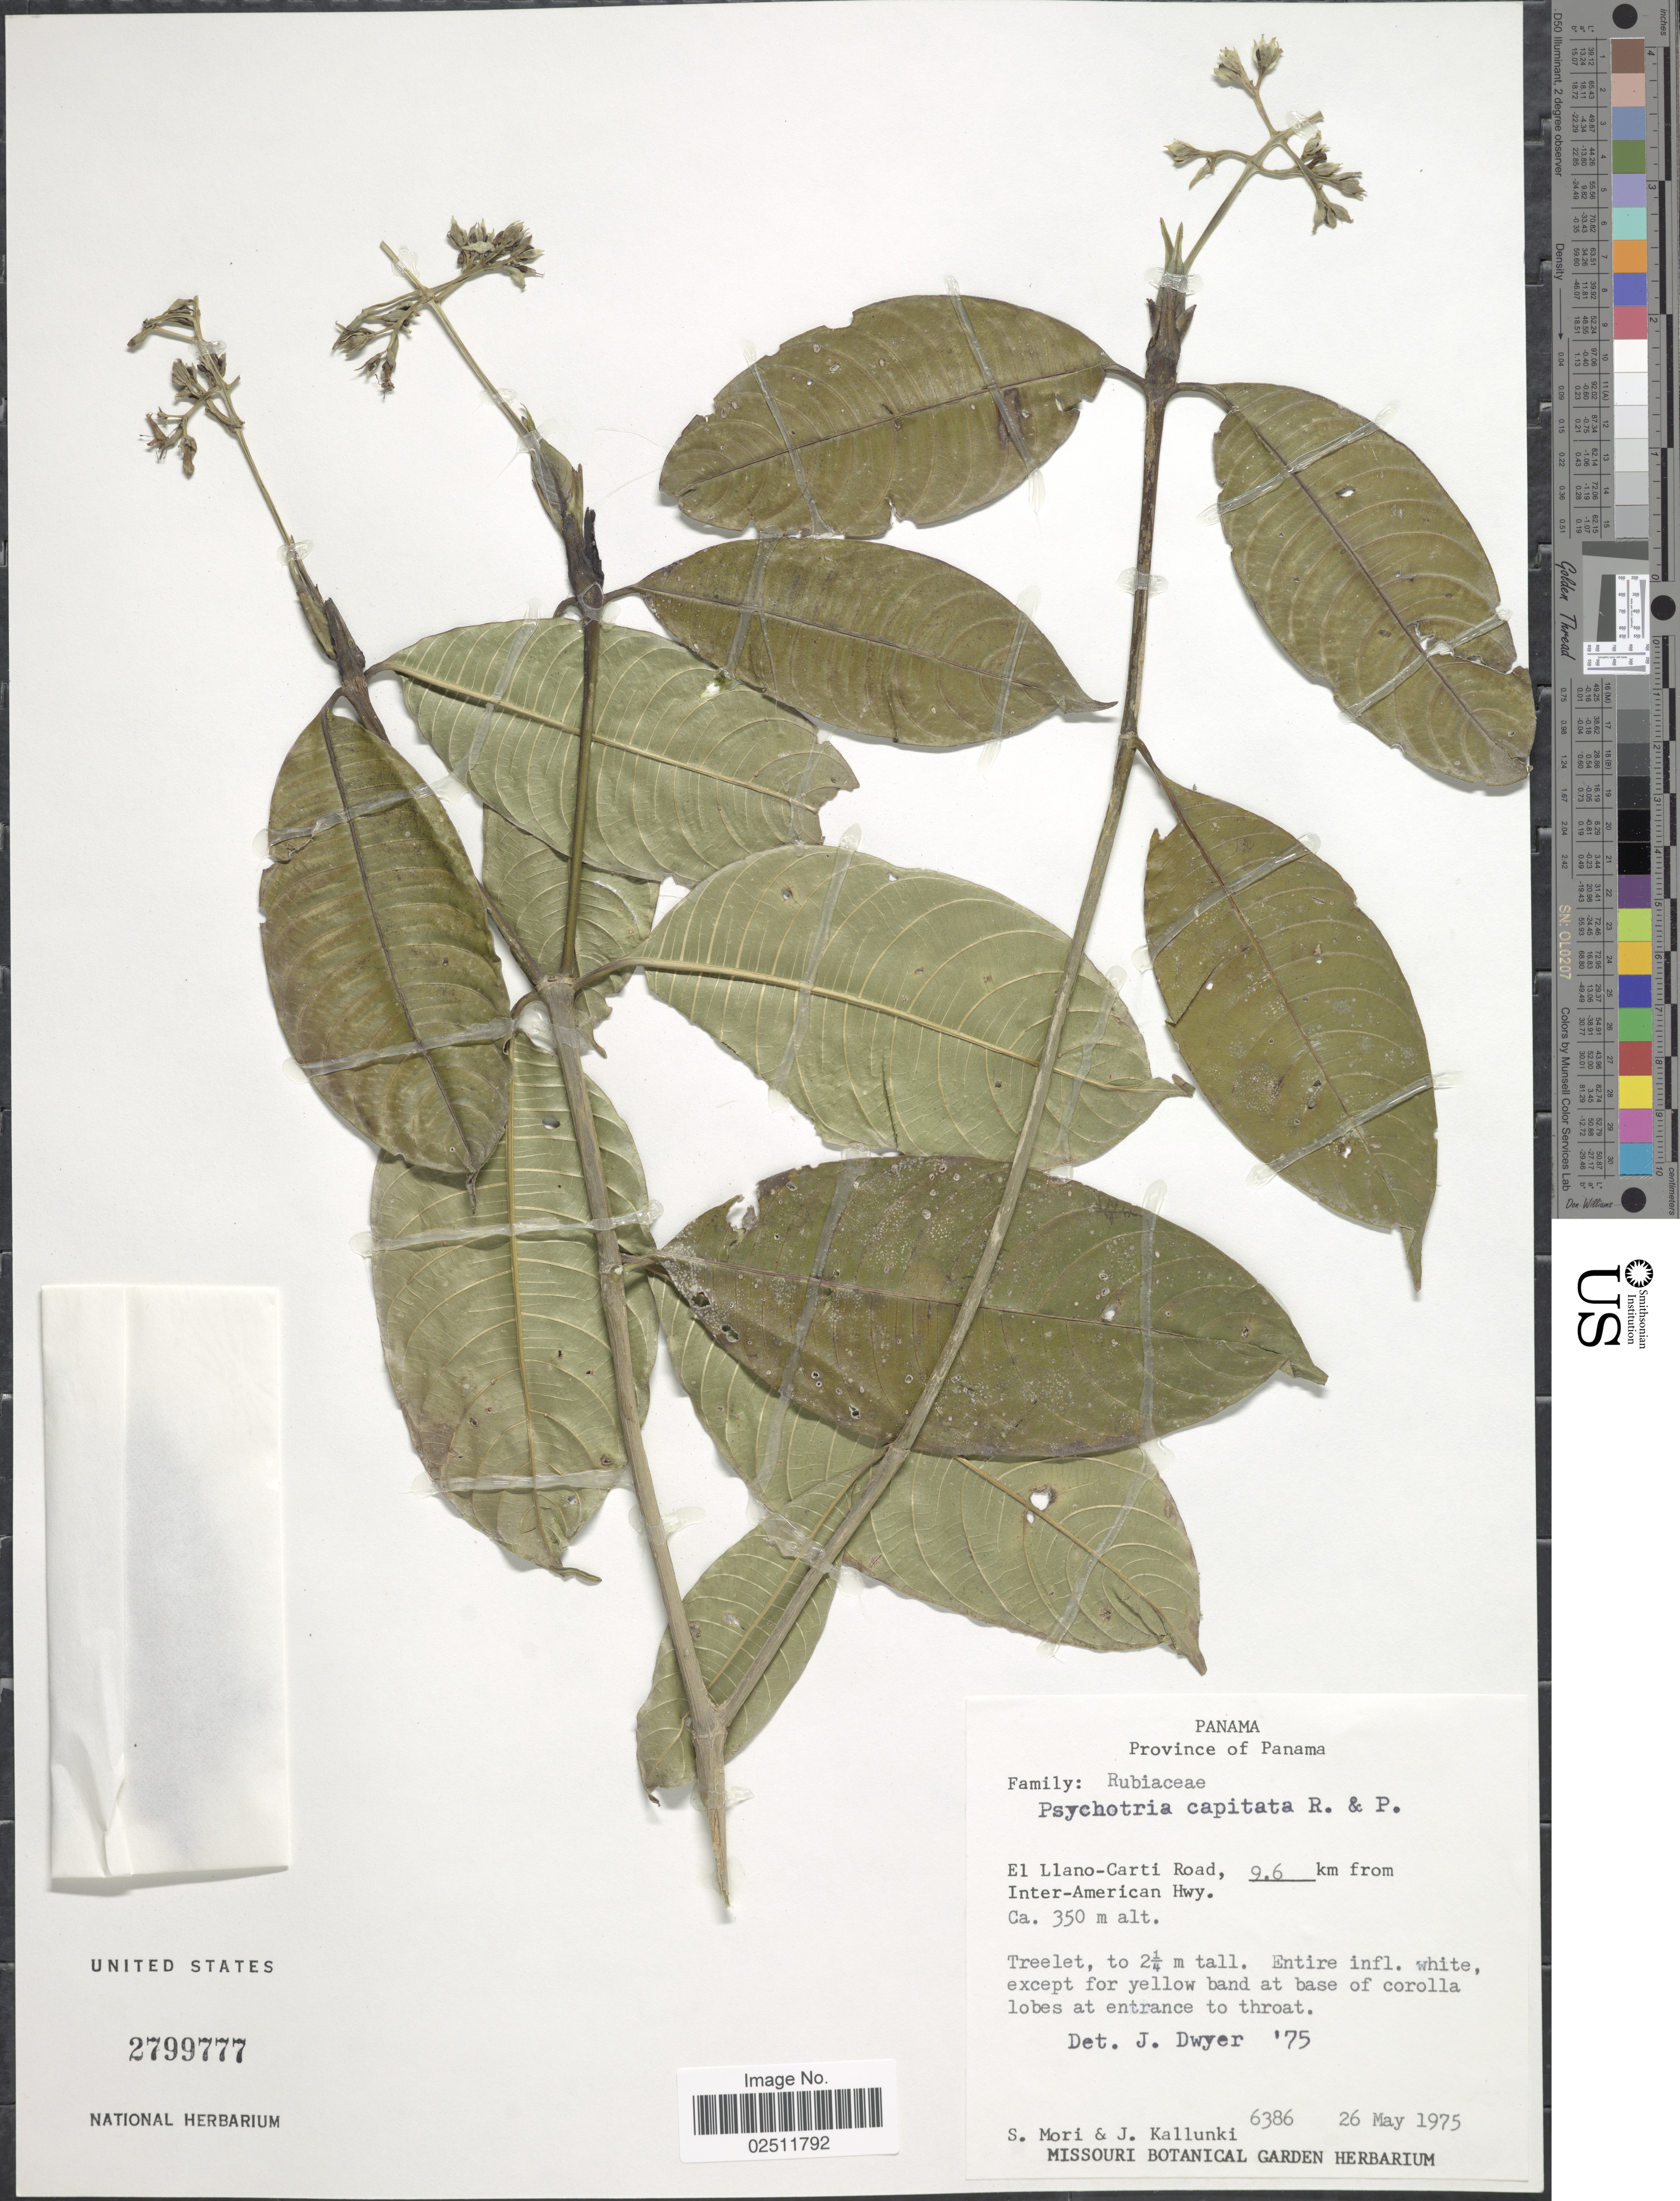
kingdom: Plantae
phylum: Tracheophyta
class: Magnoliopsida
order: Gentianales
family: Rubiaceae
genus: Psychotria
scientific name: Psychotria capitata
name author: Ruiz & Pav.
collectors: S. Mori & J. Kallunki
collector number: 6386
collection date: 1975-05-26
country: Panama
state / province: Panamá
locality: El Llano-Carti Road, 9.6 km from Inter-American Hwy.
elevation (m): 350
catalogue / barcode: US 2799777